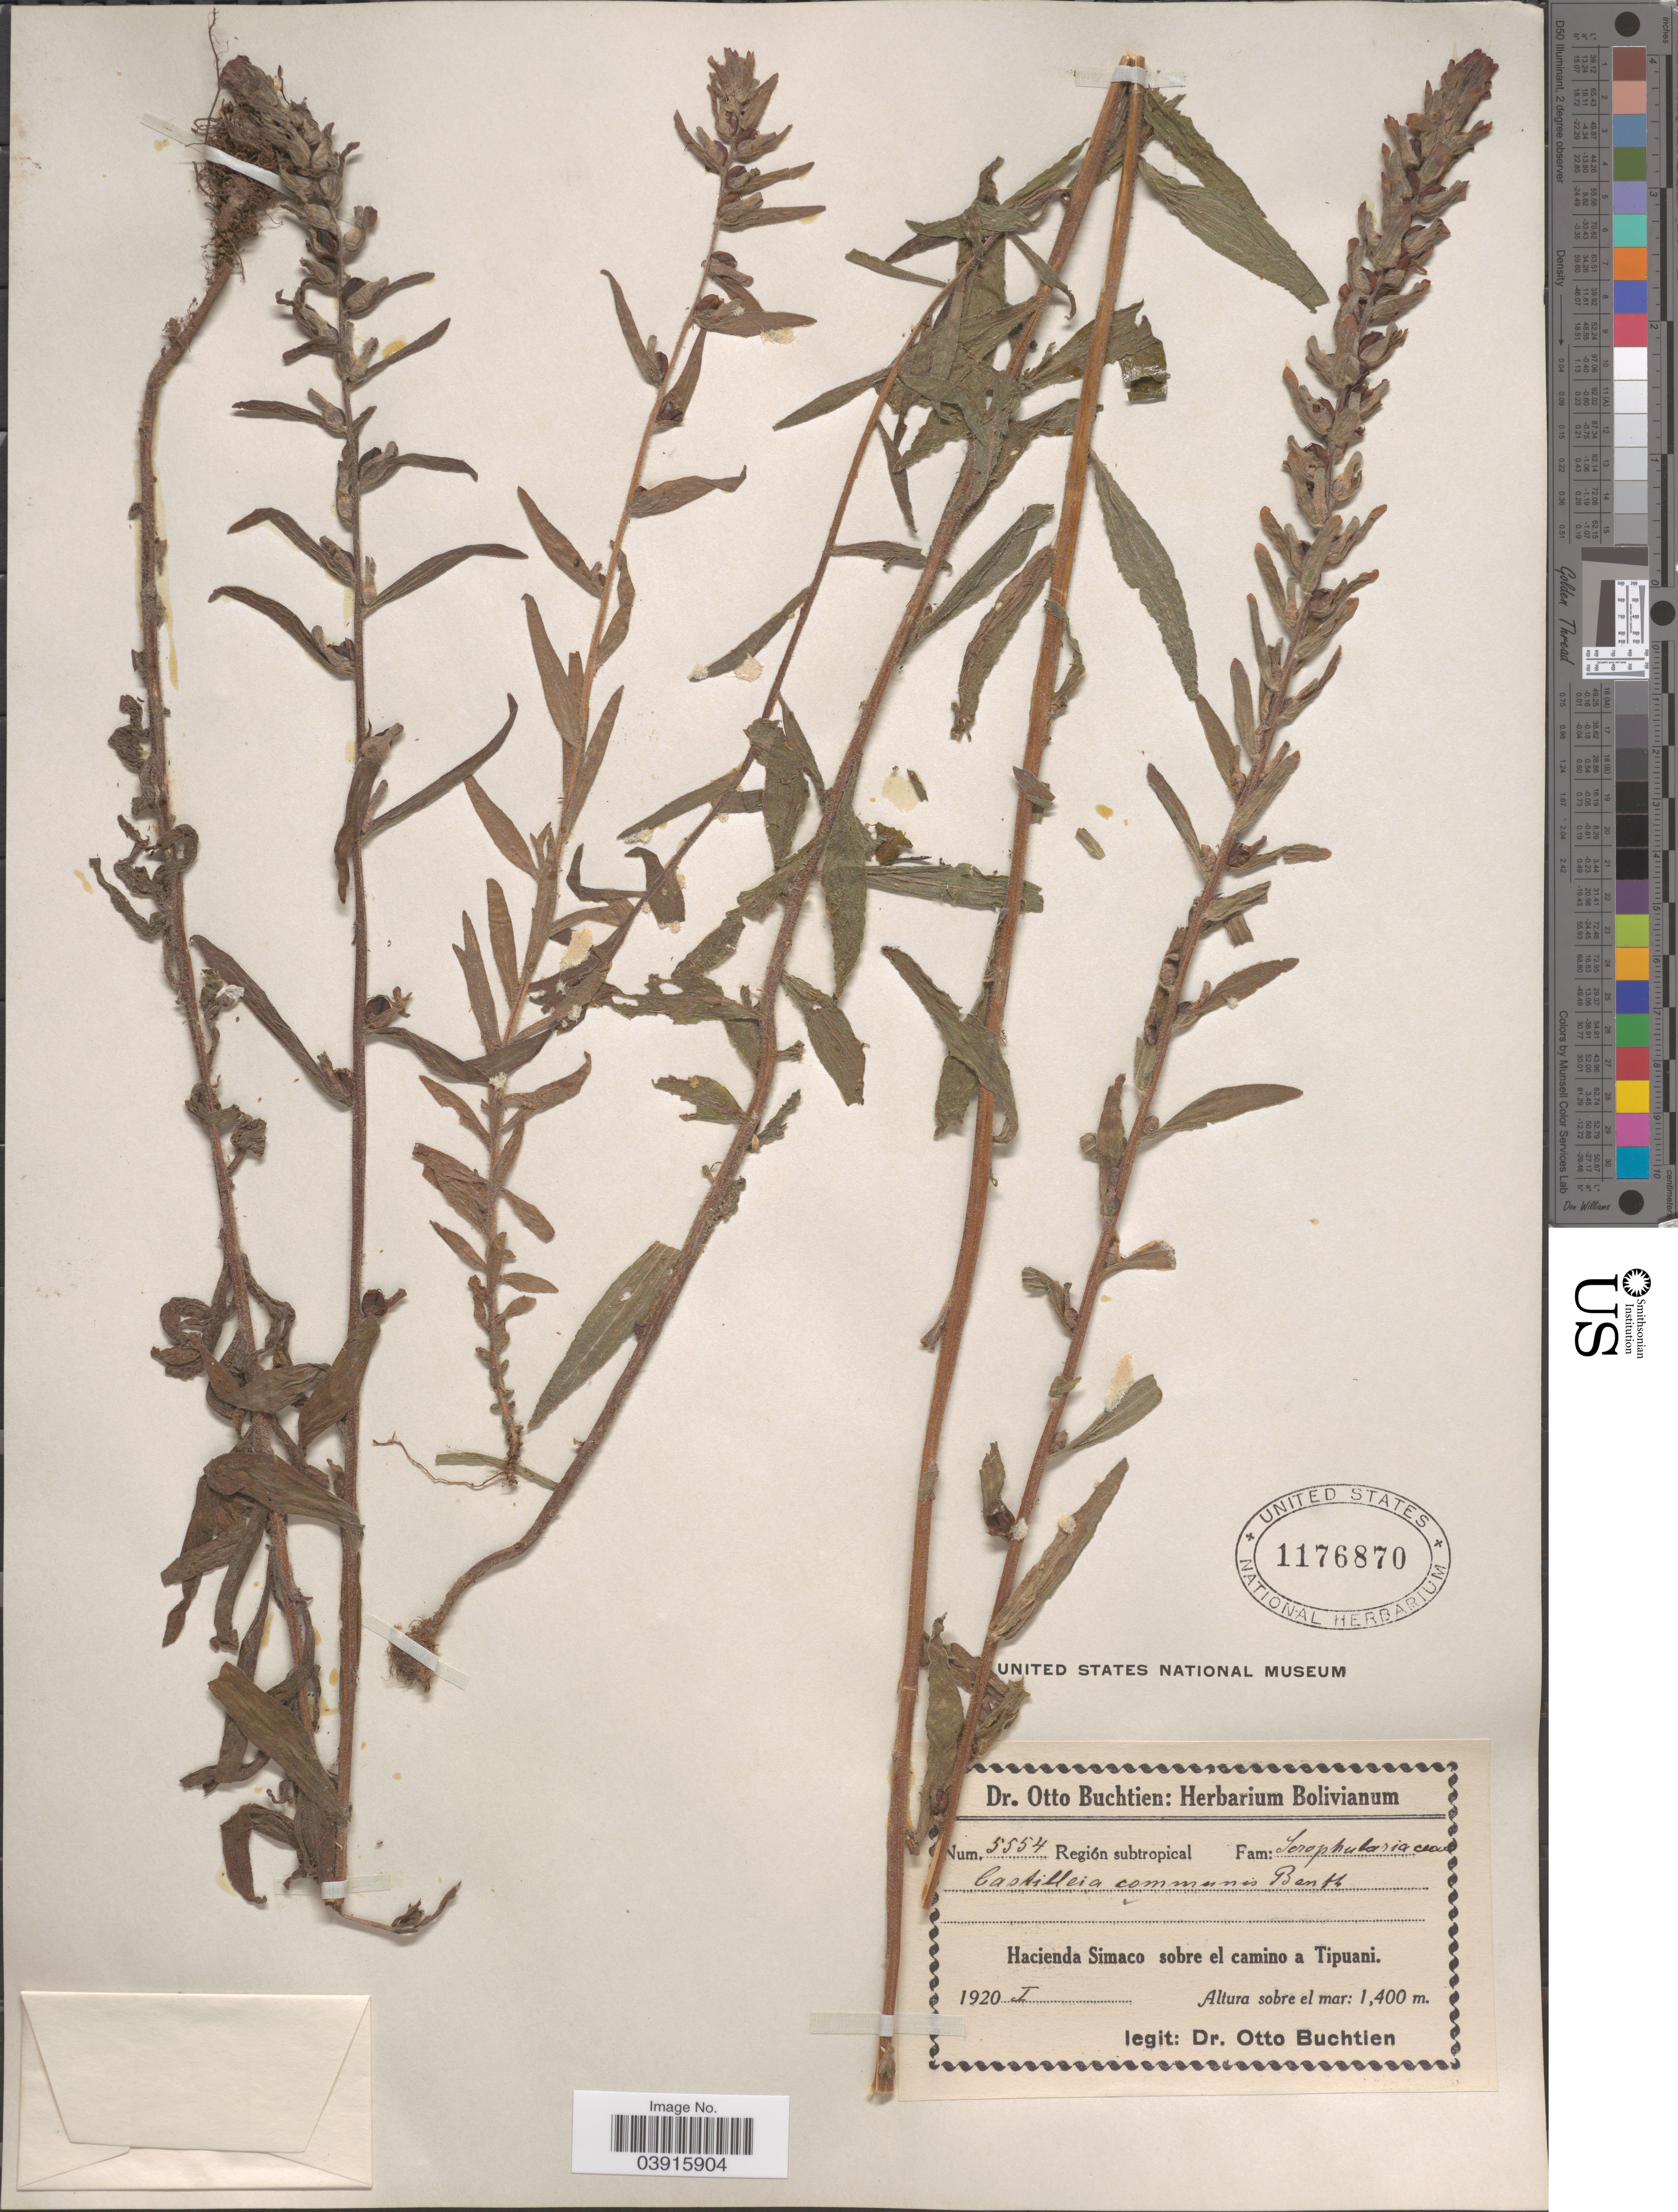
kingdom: Plantae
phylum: Tracheophyta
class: Magnoliopsida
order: Lamiales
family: Orobanchaceae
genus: Castilleja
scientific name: Castilleja arvensis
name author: Schltdl. & Cham.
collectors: O. Buchtien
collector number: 5554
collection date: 1920-01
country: Bolivia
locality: Región subtropical. Hacienda Simaco sobre el camino a Tipuani.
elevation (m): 1400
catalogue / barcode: US 1176870